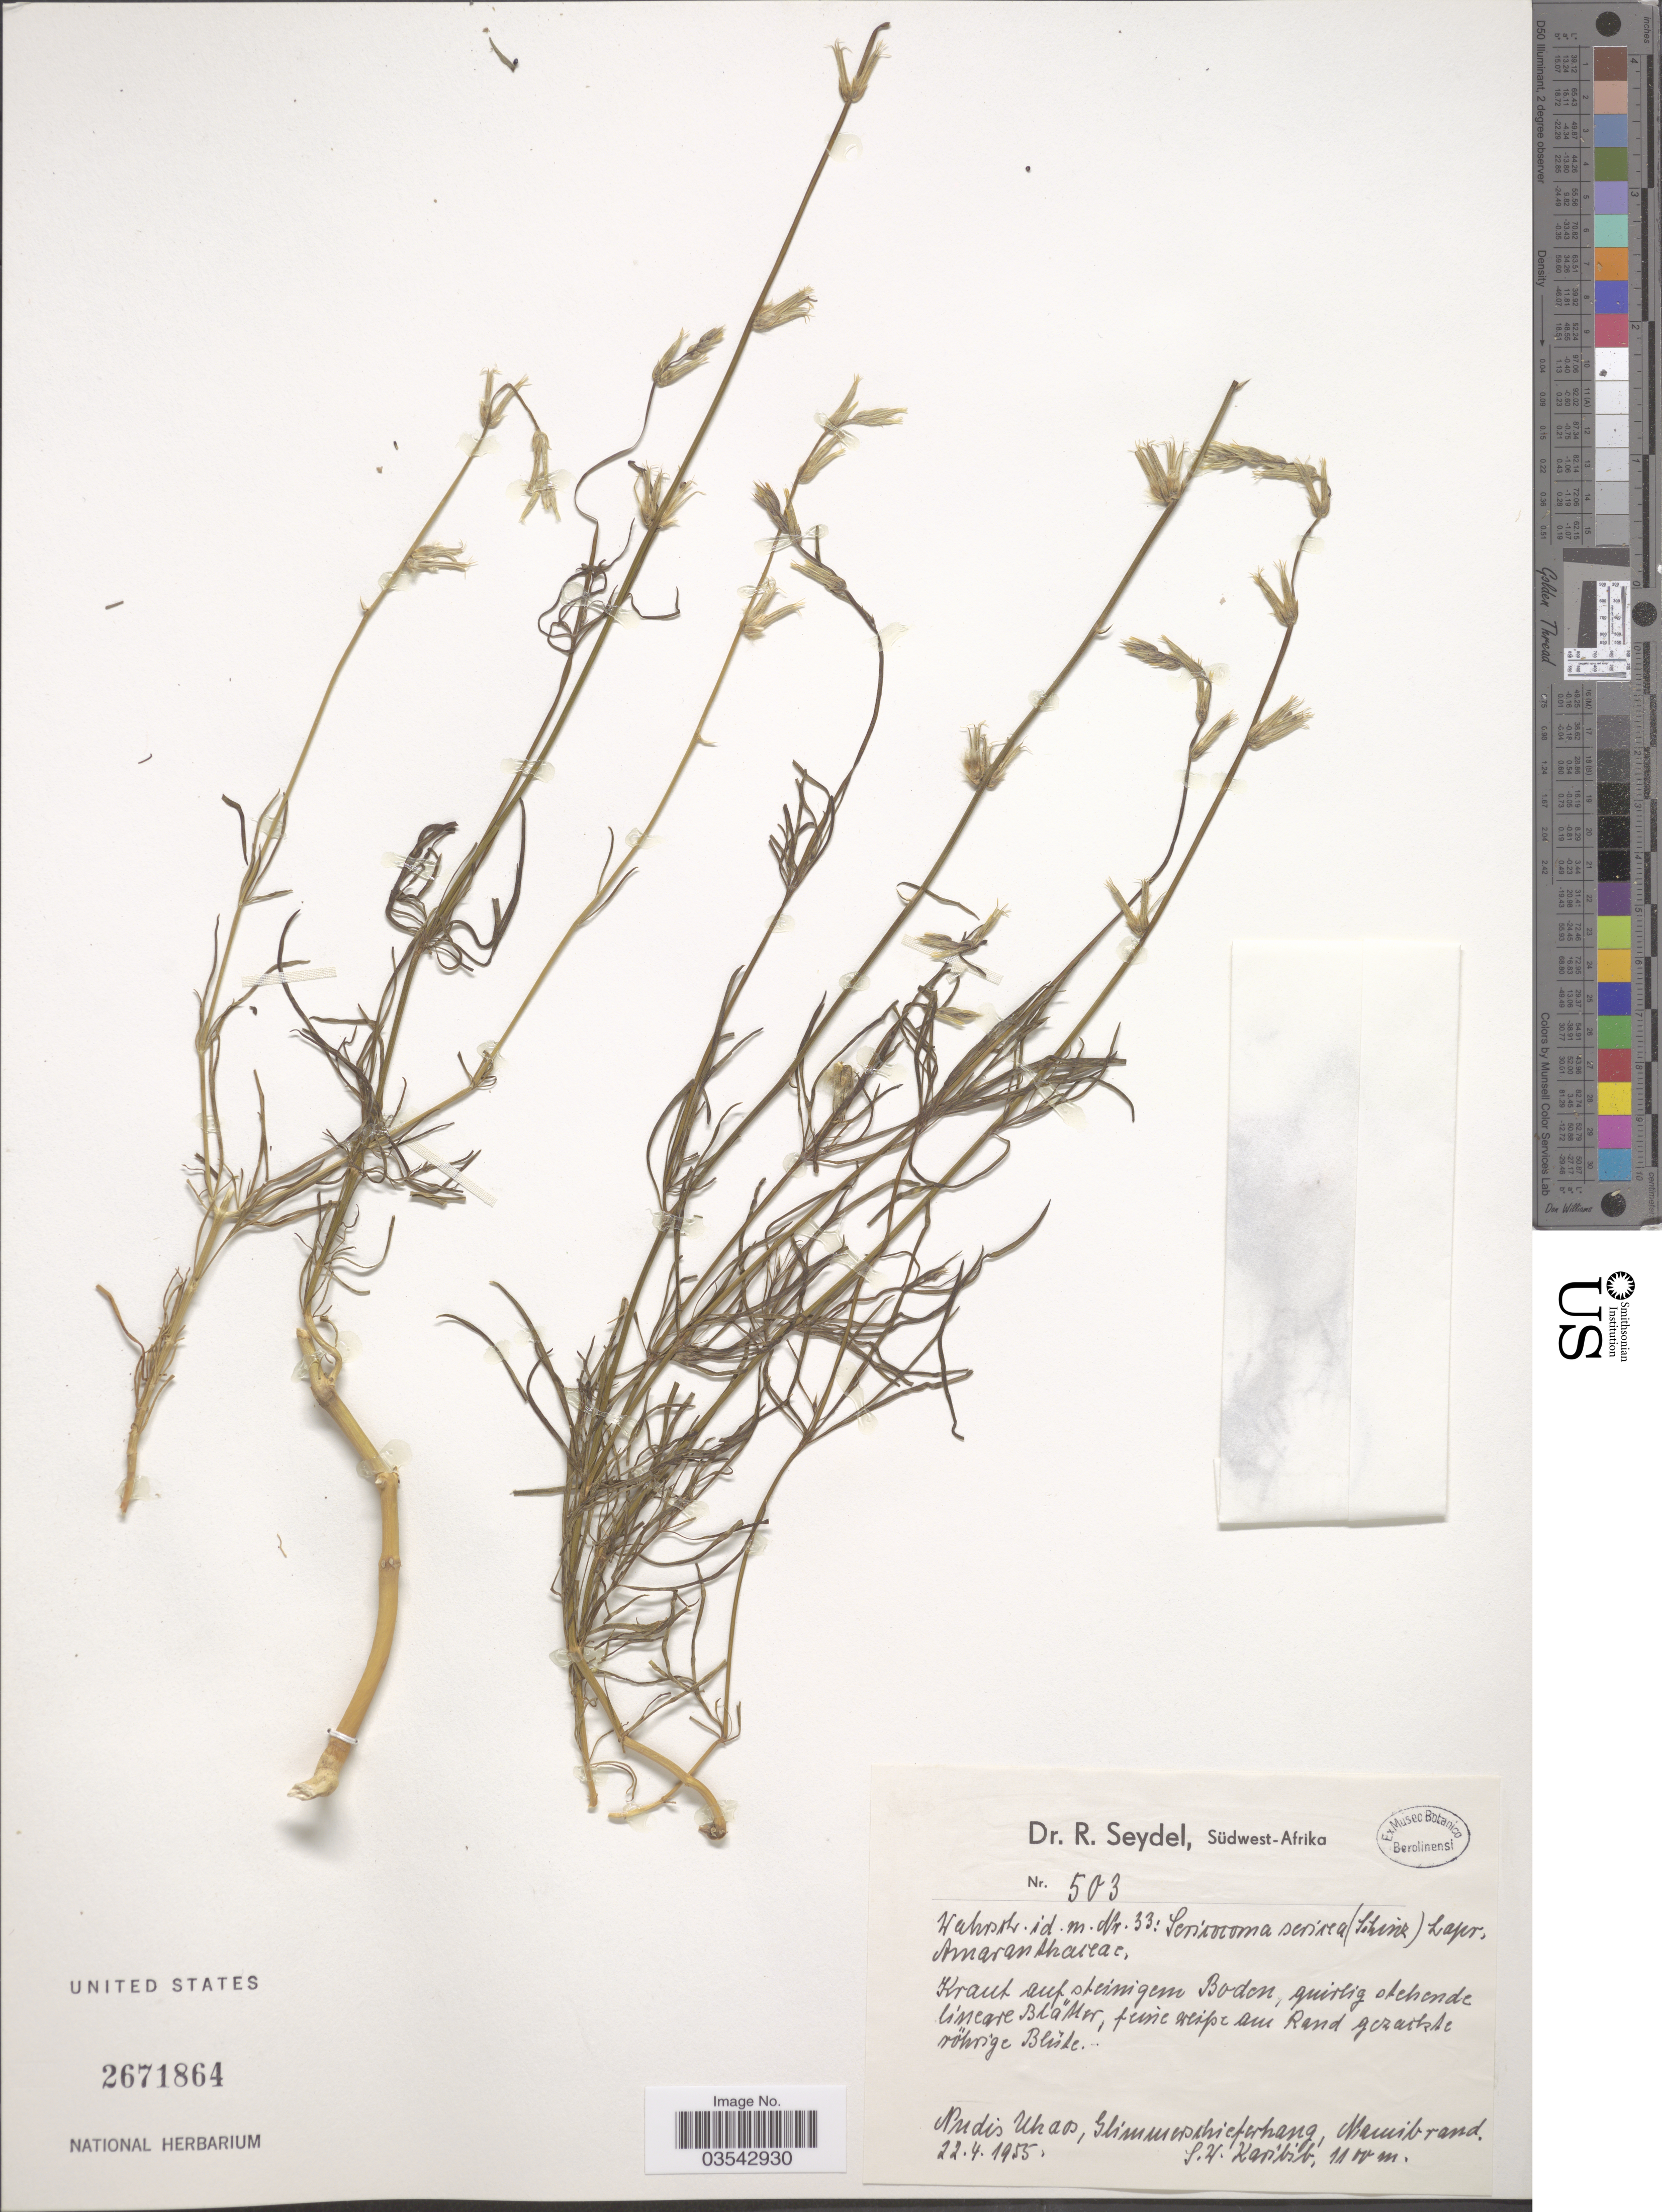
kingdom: Plantae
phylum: Tracheophyta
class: Magnoliopsida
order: Caryophyllales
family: Amaranthaceae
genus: Sericocoma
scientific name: Sericocoma sericea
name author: Schinz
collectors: R. Seydel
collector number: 503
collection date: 1955-04-22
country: Namibia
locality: Südwest-Afrika. Nudis Uhaos, Glimmerschieferhang [mica slate slope], Namibrand.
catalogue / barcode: US 2671864